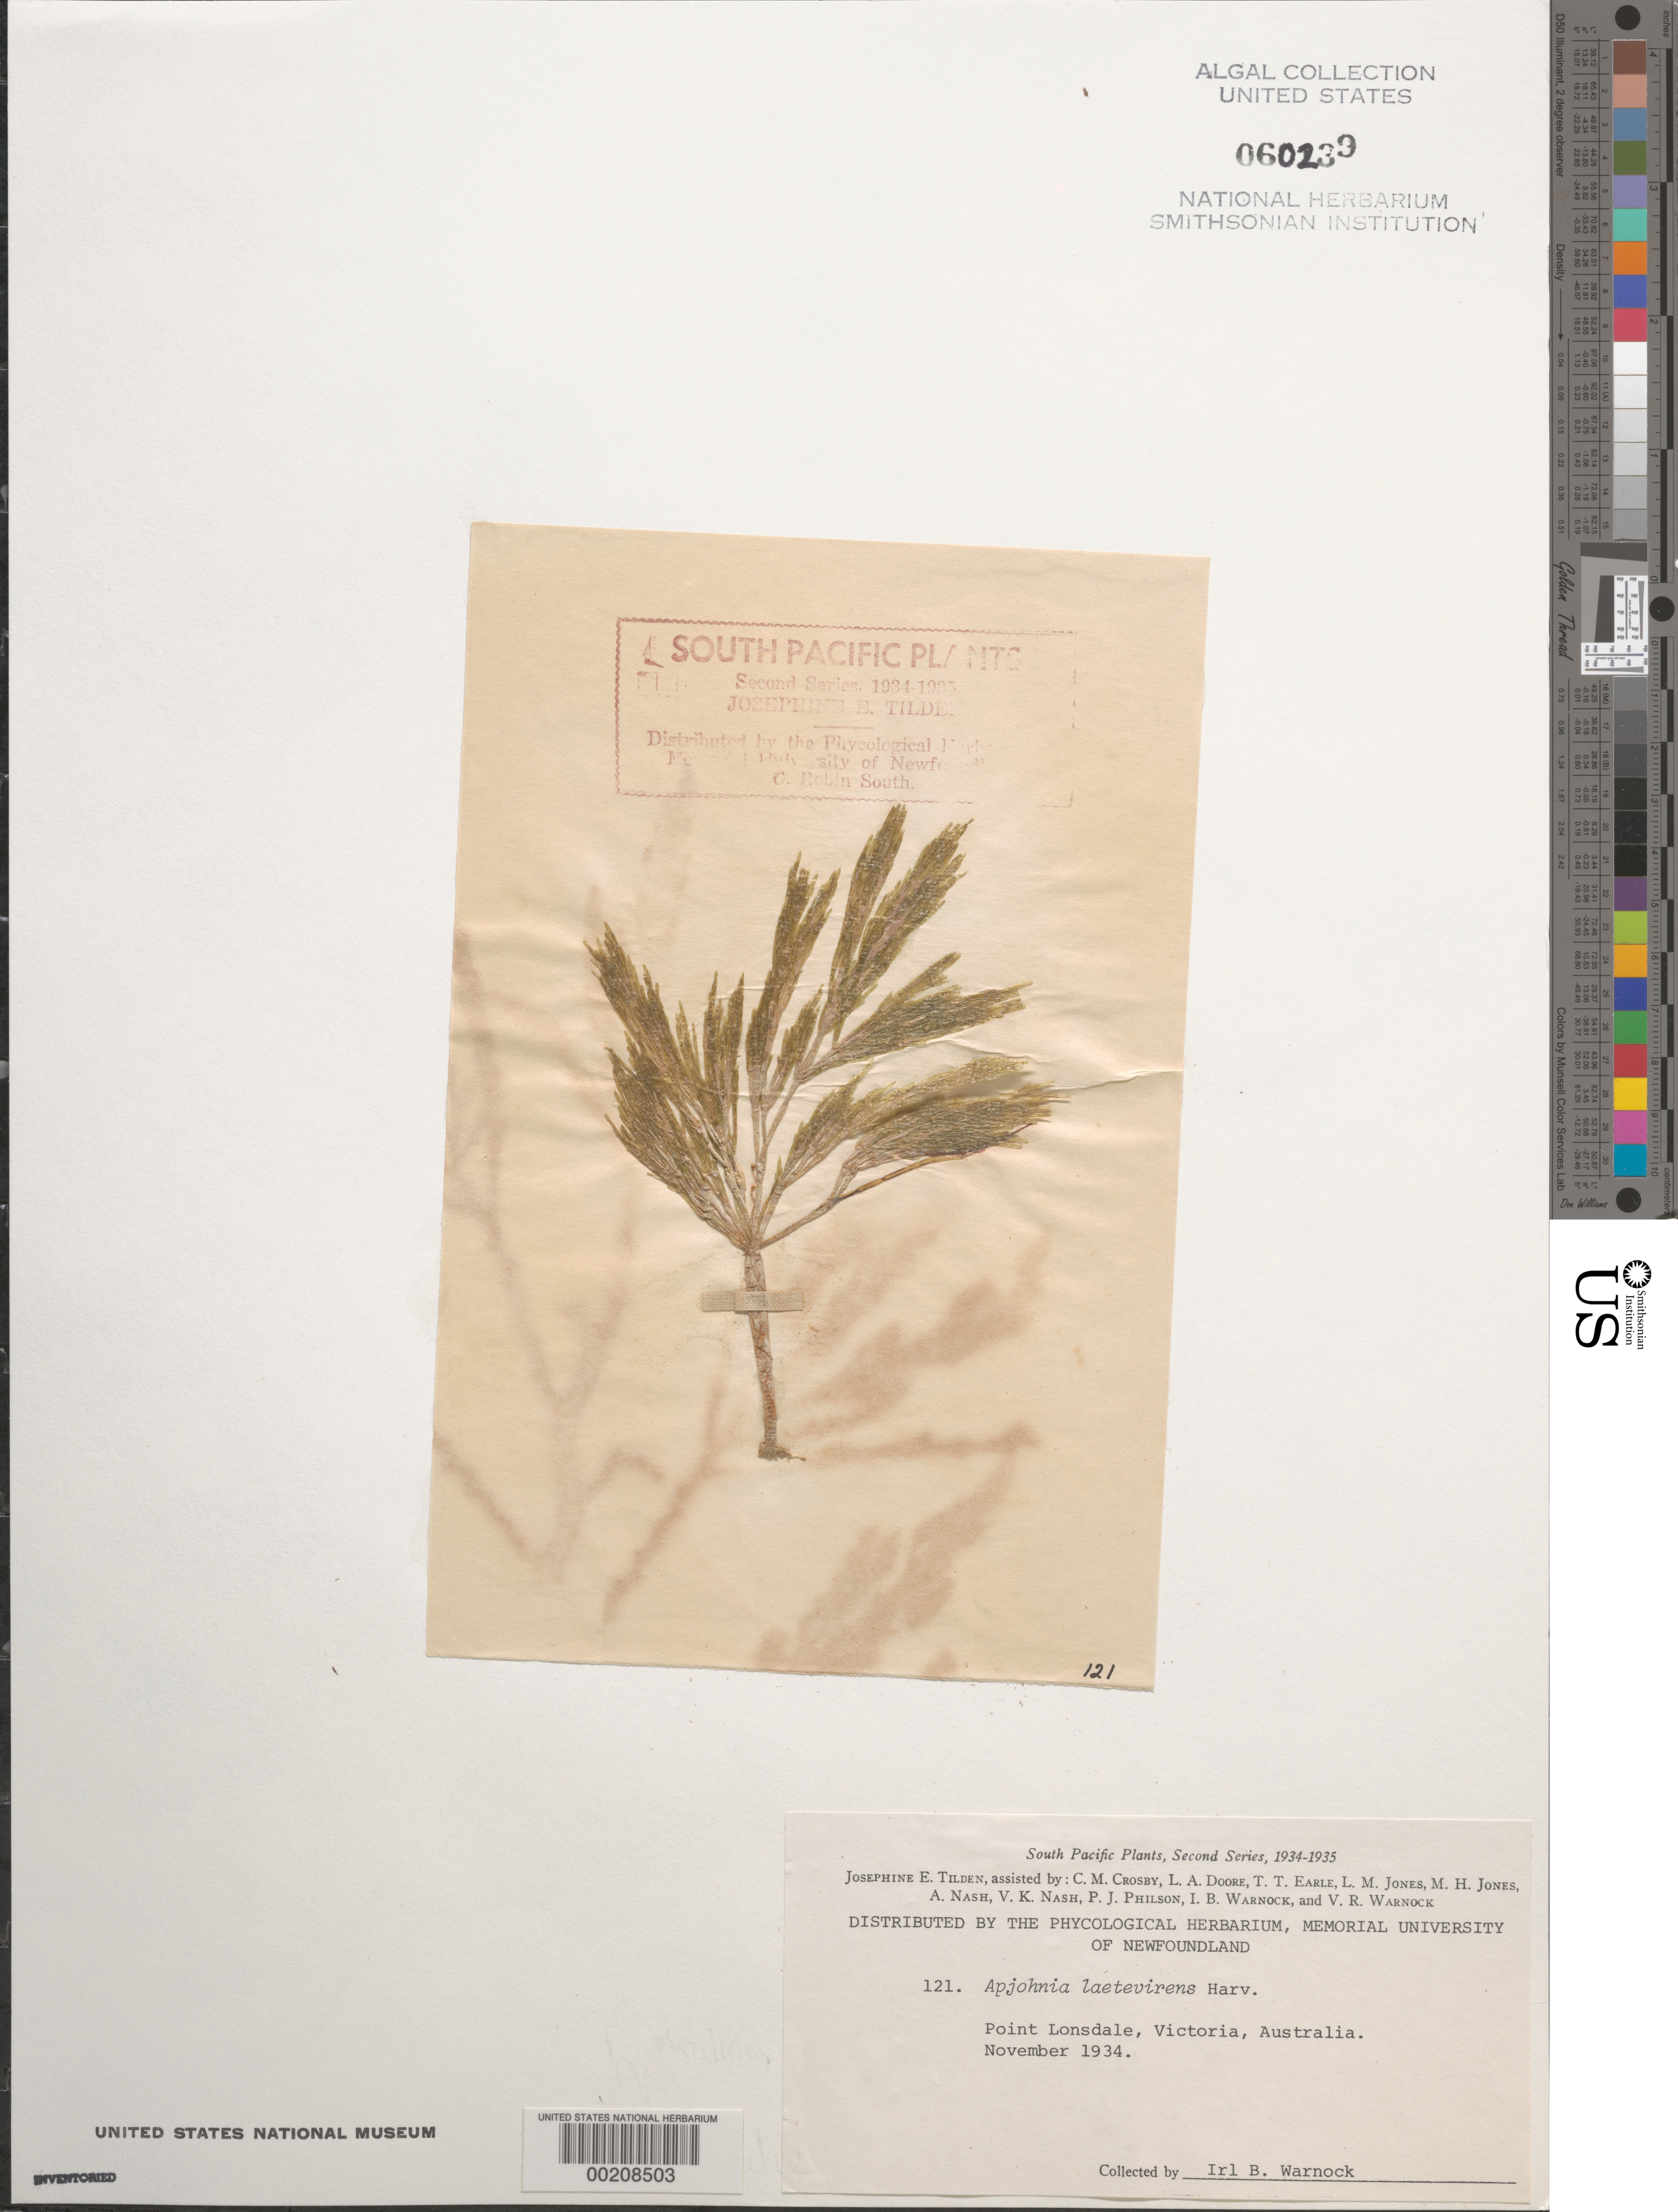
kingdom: Plantae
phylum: Chlorophyta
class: Ulvophyceae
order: Siphonocladales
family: Siphonocladaceae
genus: Apjohnia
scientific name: Apjohnia laetevirens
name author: Harvey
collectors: I. Warnock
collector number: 121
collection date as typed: Nov 1934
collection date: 1934-11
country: Australia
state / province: Victoria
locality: Point lonsdale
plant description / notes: Tilden, South Pacific Plants, Second Series, 1934-1935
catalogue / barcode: US 60239